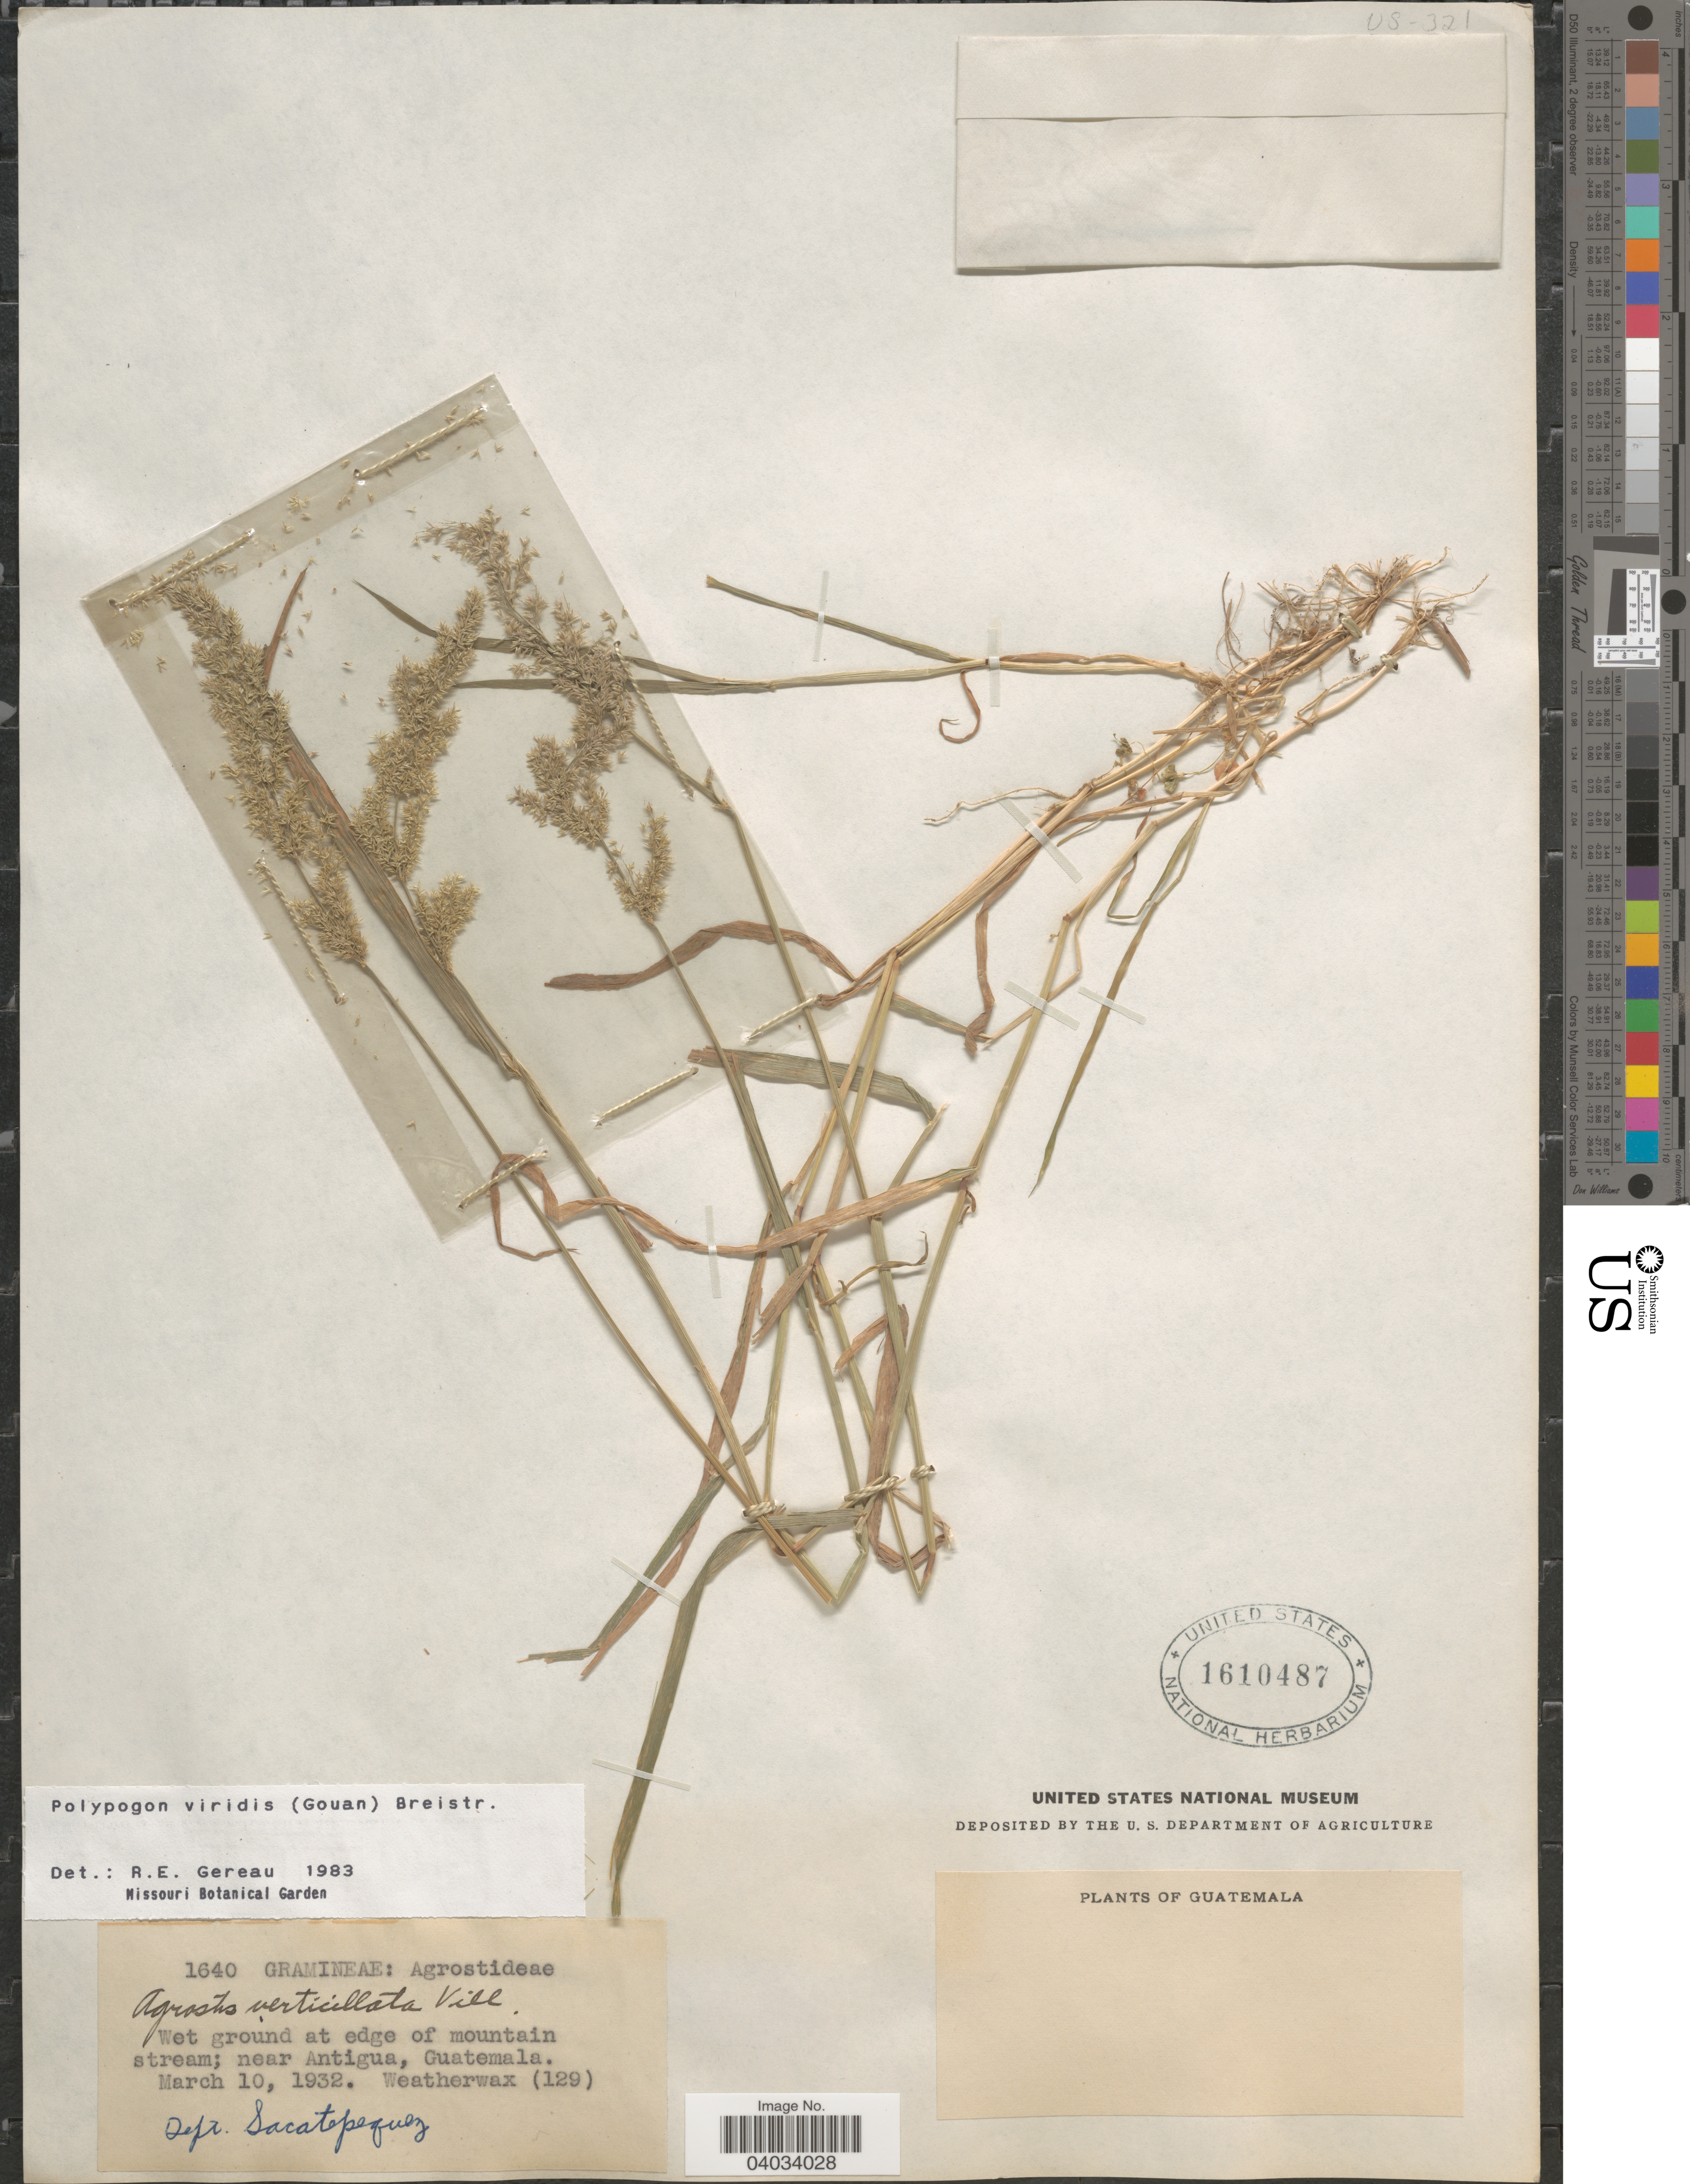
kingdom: Plantae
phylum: Tracheophyta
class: Liliopsida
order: Poales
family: Poaceae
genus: Polypogon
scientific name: Polypogon viridis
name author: (Gouan) Breistroffer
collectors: -. Weatherwax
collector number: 129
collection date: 1932-03-10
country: Guatemala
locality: At edge of mountain stream, near Antigua.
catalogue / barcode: US 1610487